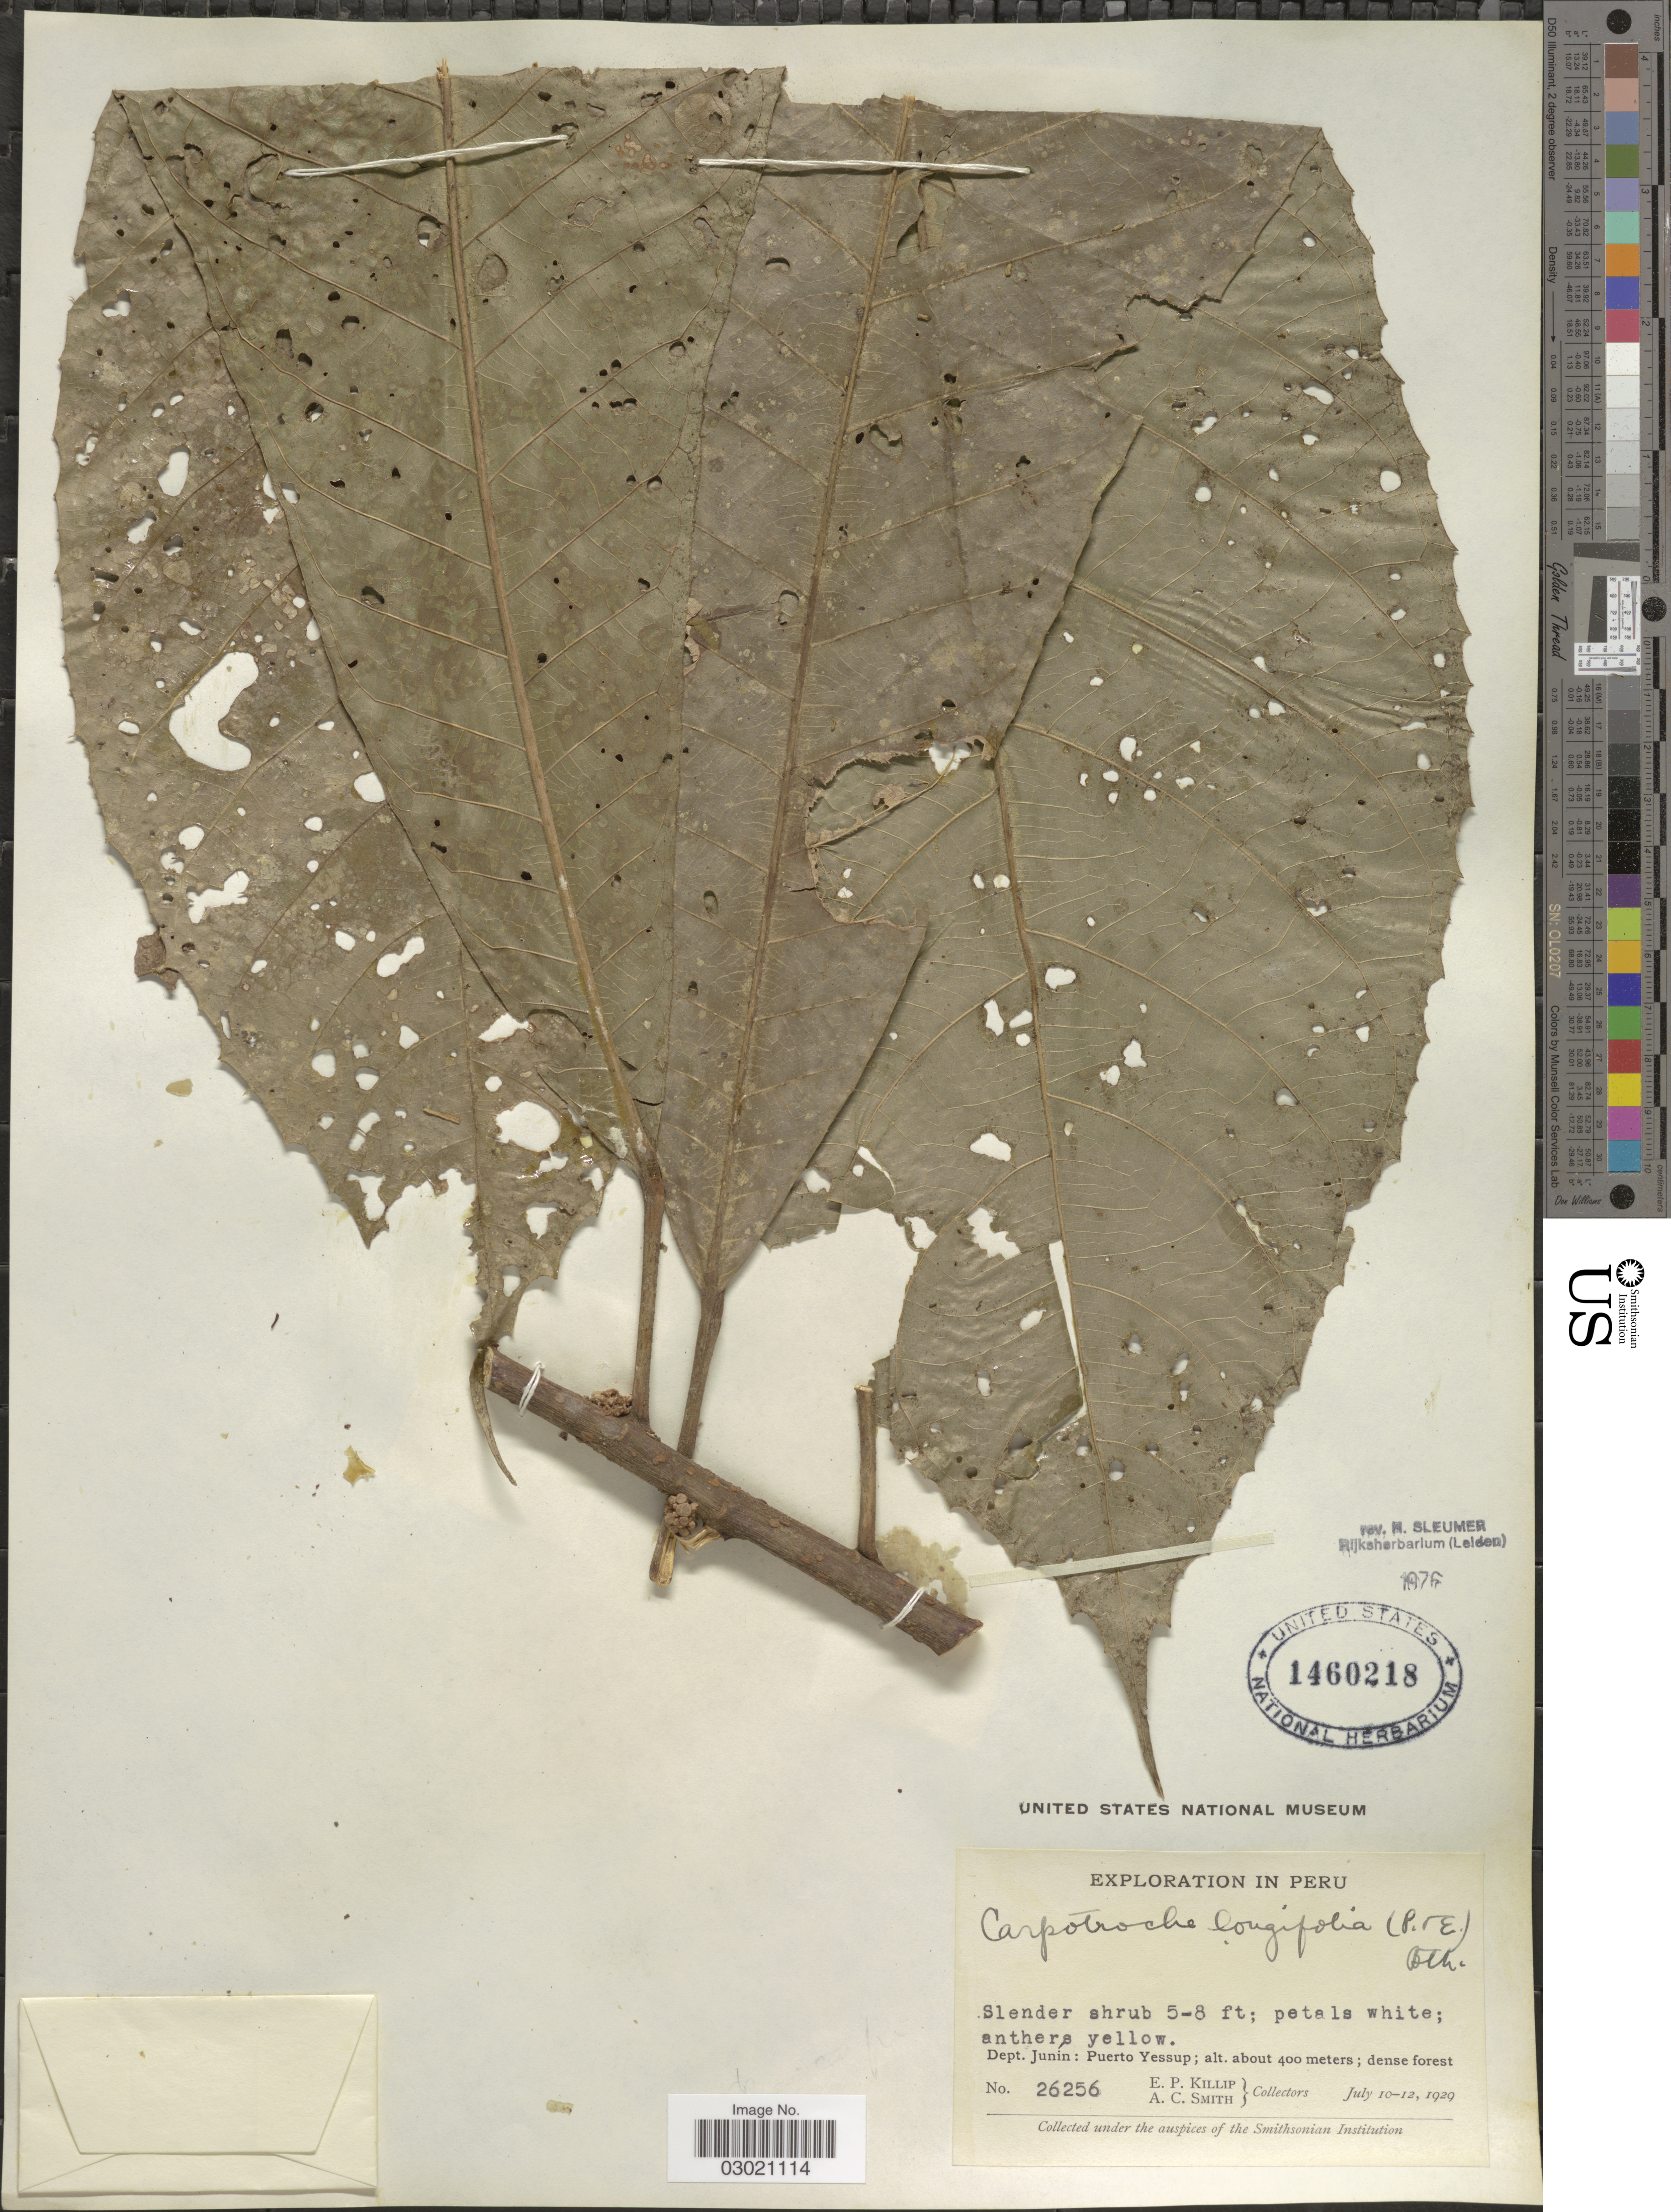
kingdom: Plantae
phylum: Tracheophyta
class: Magnoliopsida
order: Malpighiales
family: Achariaceae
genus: Carpotroche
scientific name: Carpotroche longifolia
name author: (Poepp.) Benth.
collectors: E. P. Killip & A. C. Smith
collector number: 26256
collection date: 1929-07-10/1929-07-12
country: Peru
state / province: Junín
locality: Dept. Junín: Puerto Yessup.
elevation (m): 400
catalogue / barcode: US 1460218